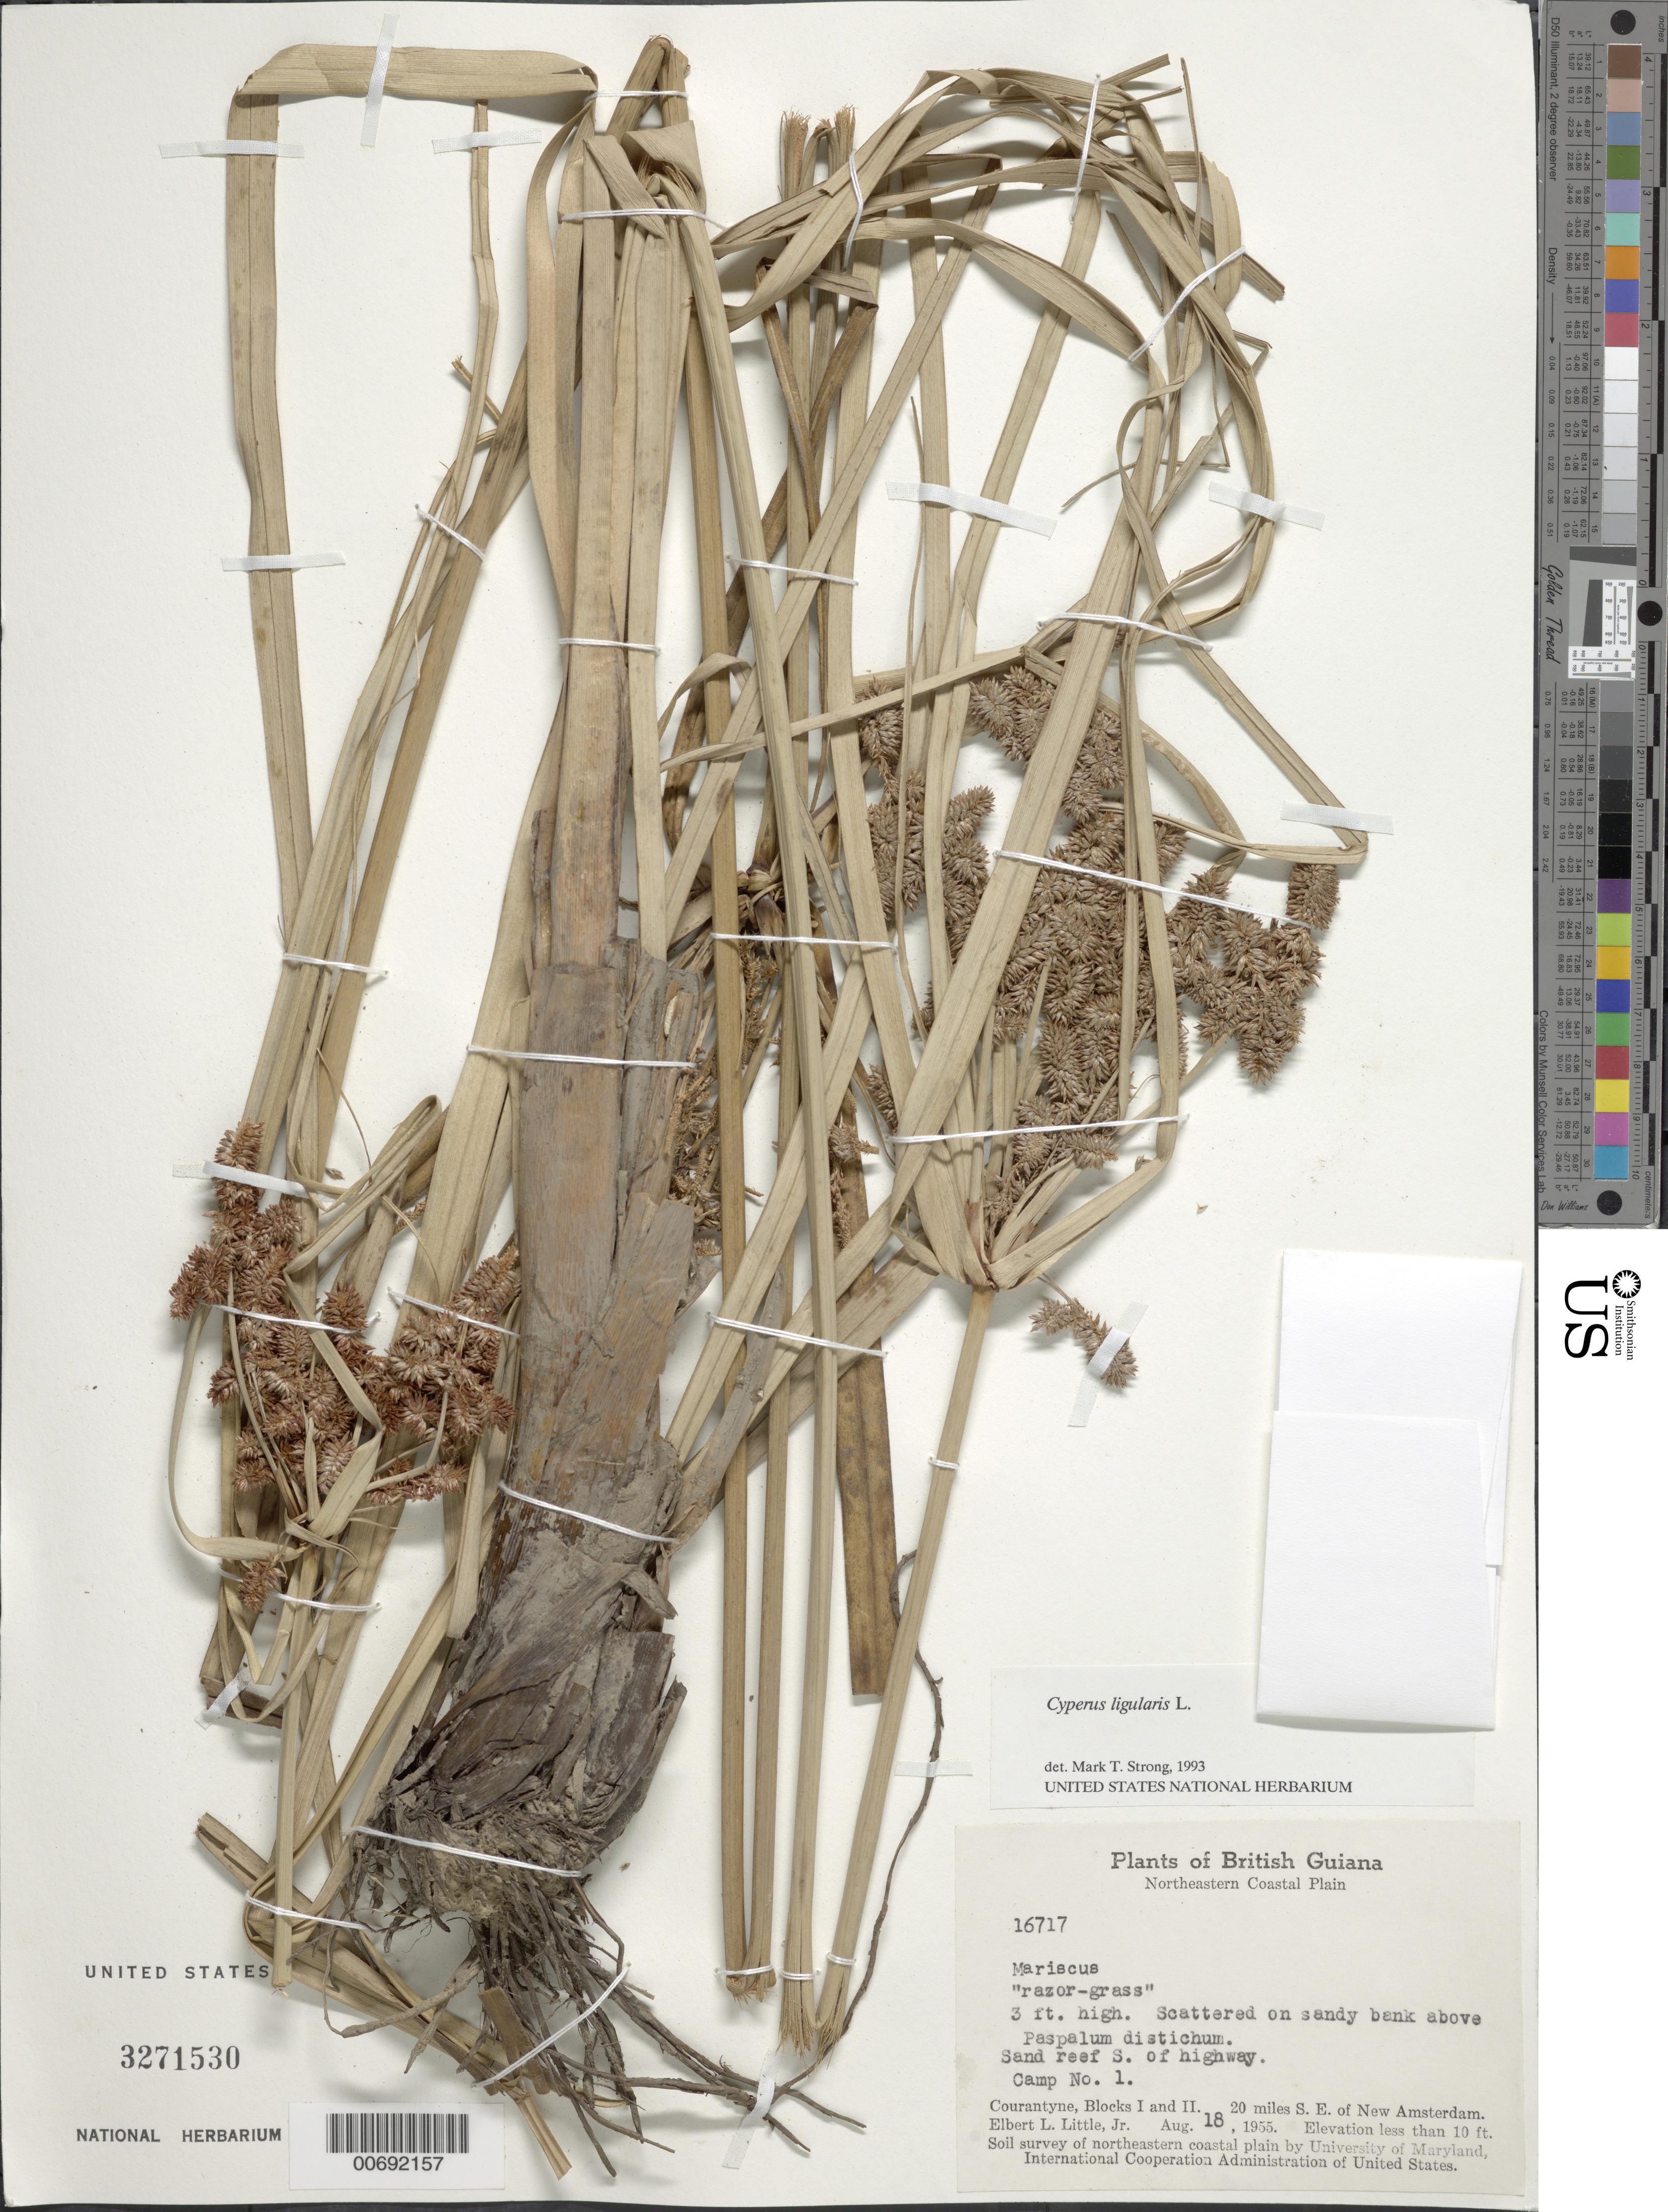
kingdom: Plantae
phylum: Tracheophyta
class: Liliopsida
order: Poales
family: Cyperaceae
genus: Cyperus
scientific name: Cyperus ligularis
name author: L.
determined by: Strong, M. T., (US), Smithsonian Institution - National Museum of Natural History (UNITED STATES)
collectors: E. L. Little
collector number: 16717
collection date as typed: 18-Aug-55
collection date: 1955-08-18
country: Guyana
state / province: E. Berbice-Corentyne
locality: Courantyne, Blocks I & II. 20 mi. SE of New Amsterdam, Camp No. 1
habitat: Sandy bank of sand reef;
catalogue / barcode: US 3271530